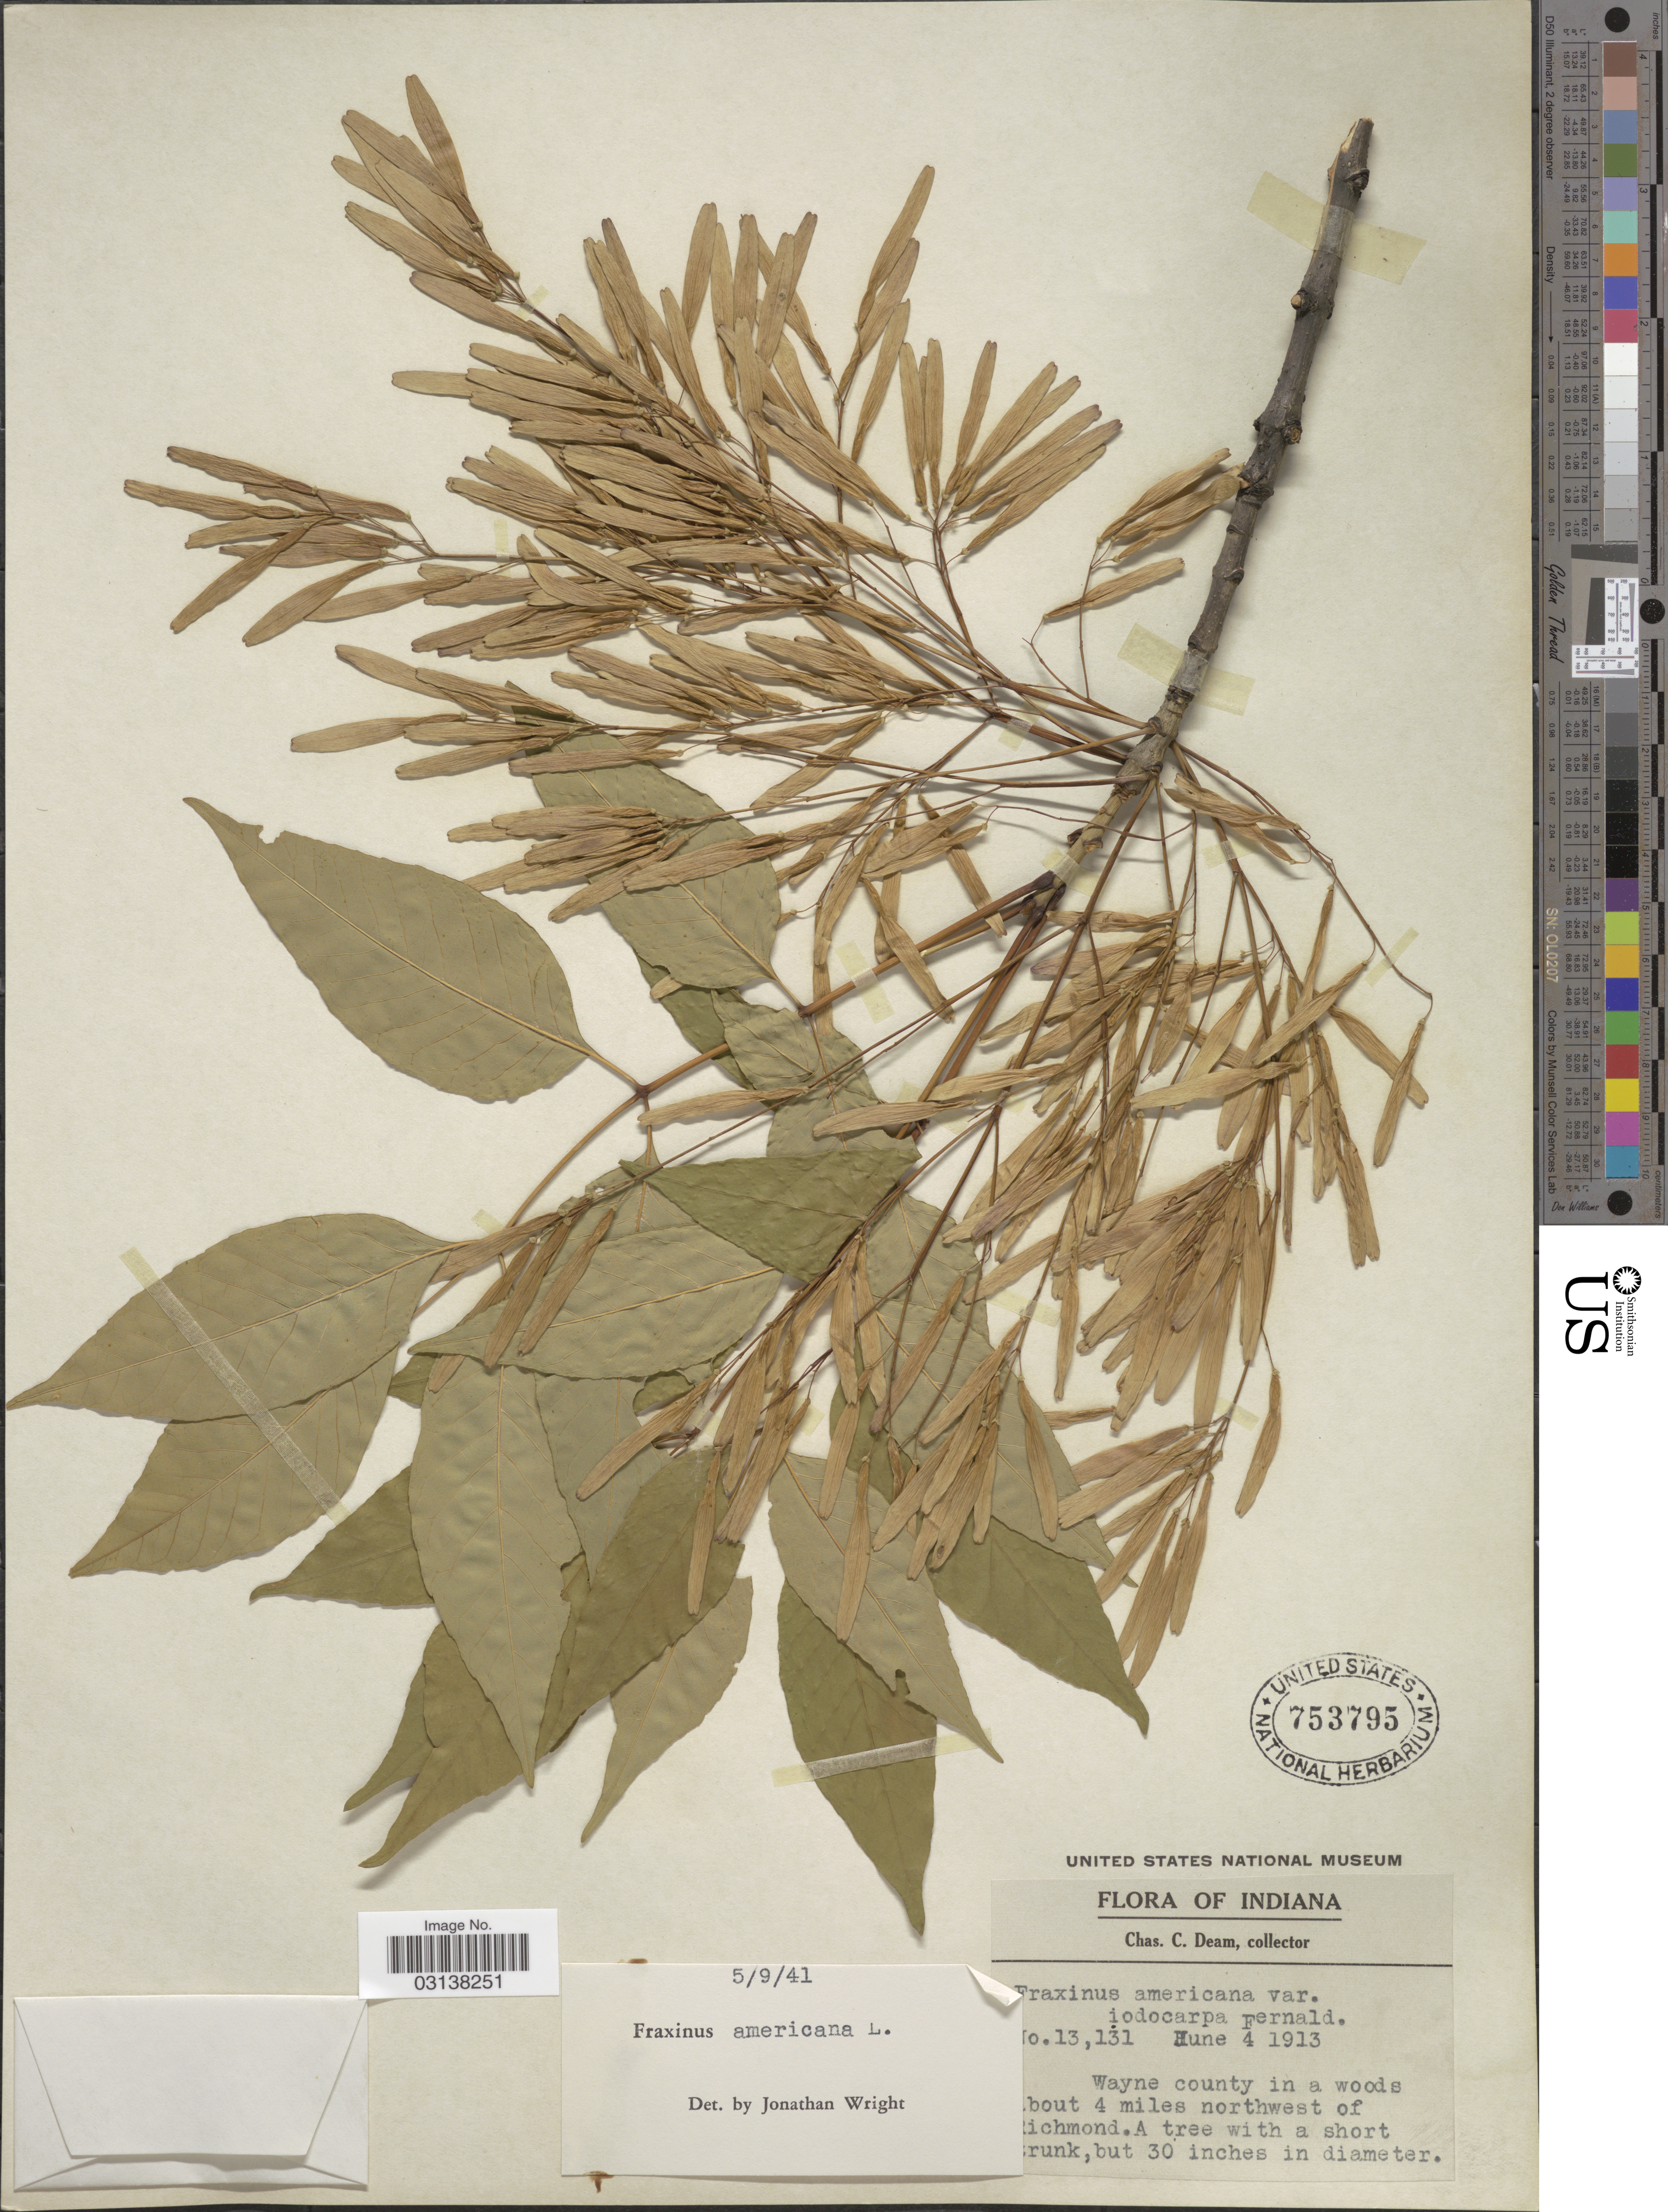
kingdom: Plantae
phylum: Tracheophyta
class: Magnoliopsida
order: Lamiales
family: Oleaceae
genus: Fraxinus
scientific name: Fraxinus americana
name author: L.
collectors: C. C. Deam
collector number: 13131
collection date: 1913-06-04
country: United States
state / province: Indiana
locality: Wayne county in a woods about 4 miles northwest of Richmond.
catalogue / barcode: US 753795